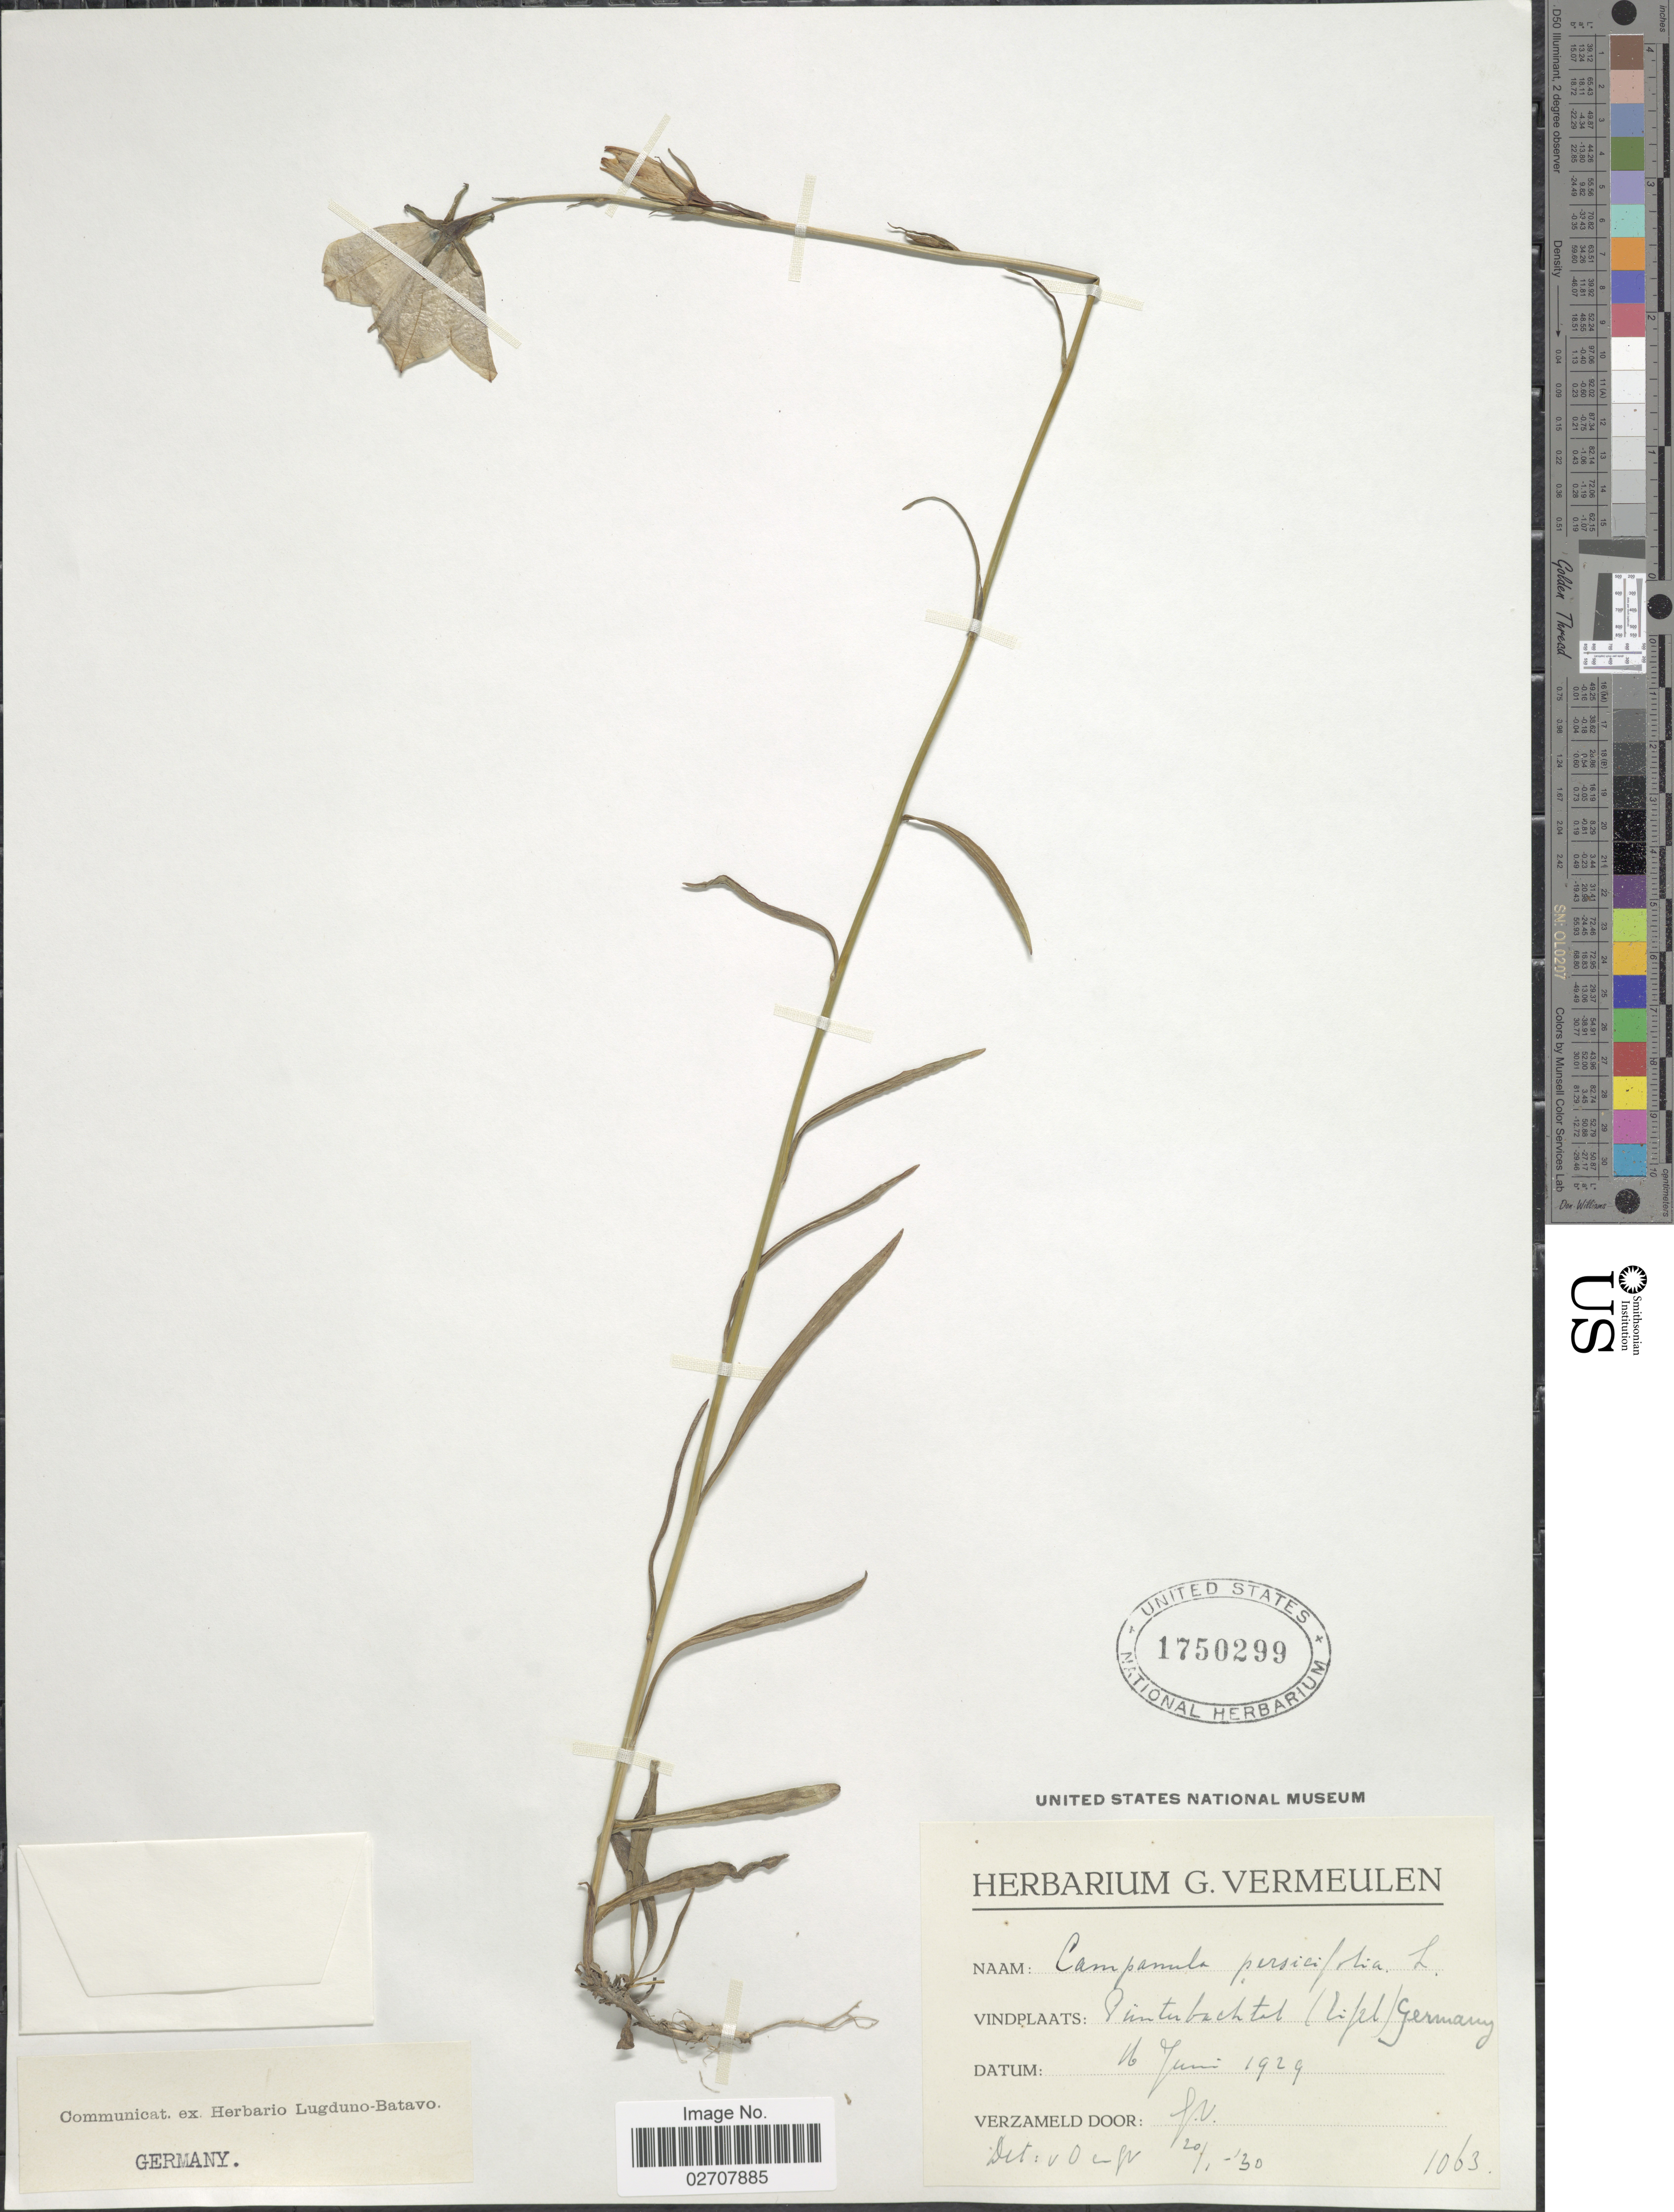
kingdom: Plantae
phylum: Tracheophyta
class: Magnoliopsida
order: Asterales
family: Campanulaceae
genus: Campanula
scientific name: Campanula persicifolia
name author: L.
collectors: G. Vermeulen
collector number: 1063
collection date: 1929-06-16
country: Germany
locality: Punterbachtal (Eifel)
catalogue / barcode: US 1750299